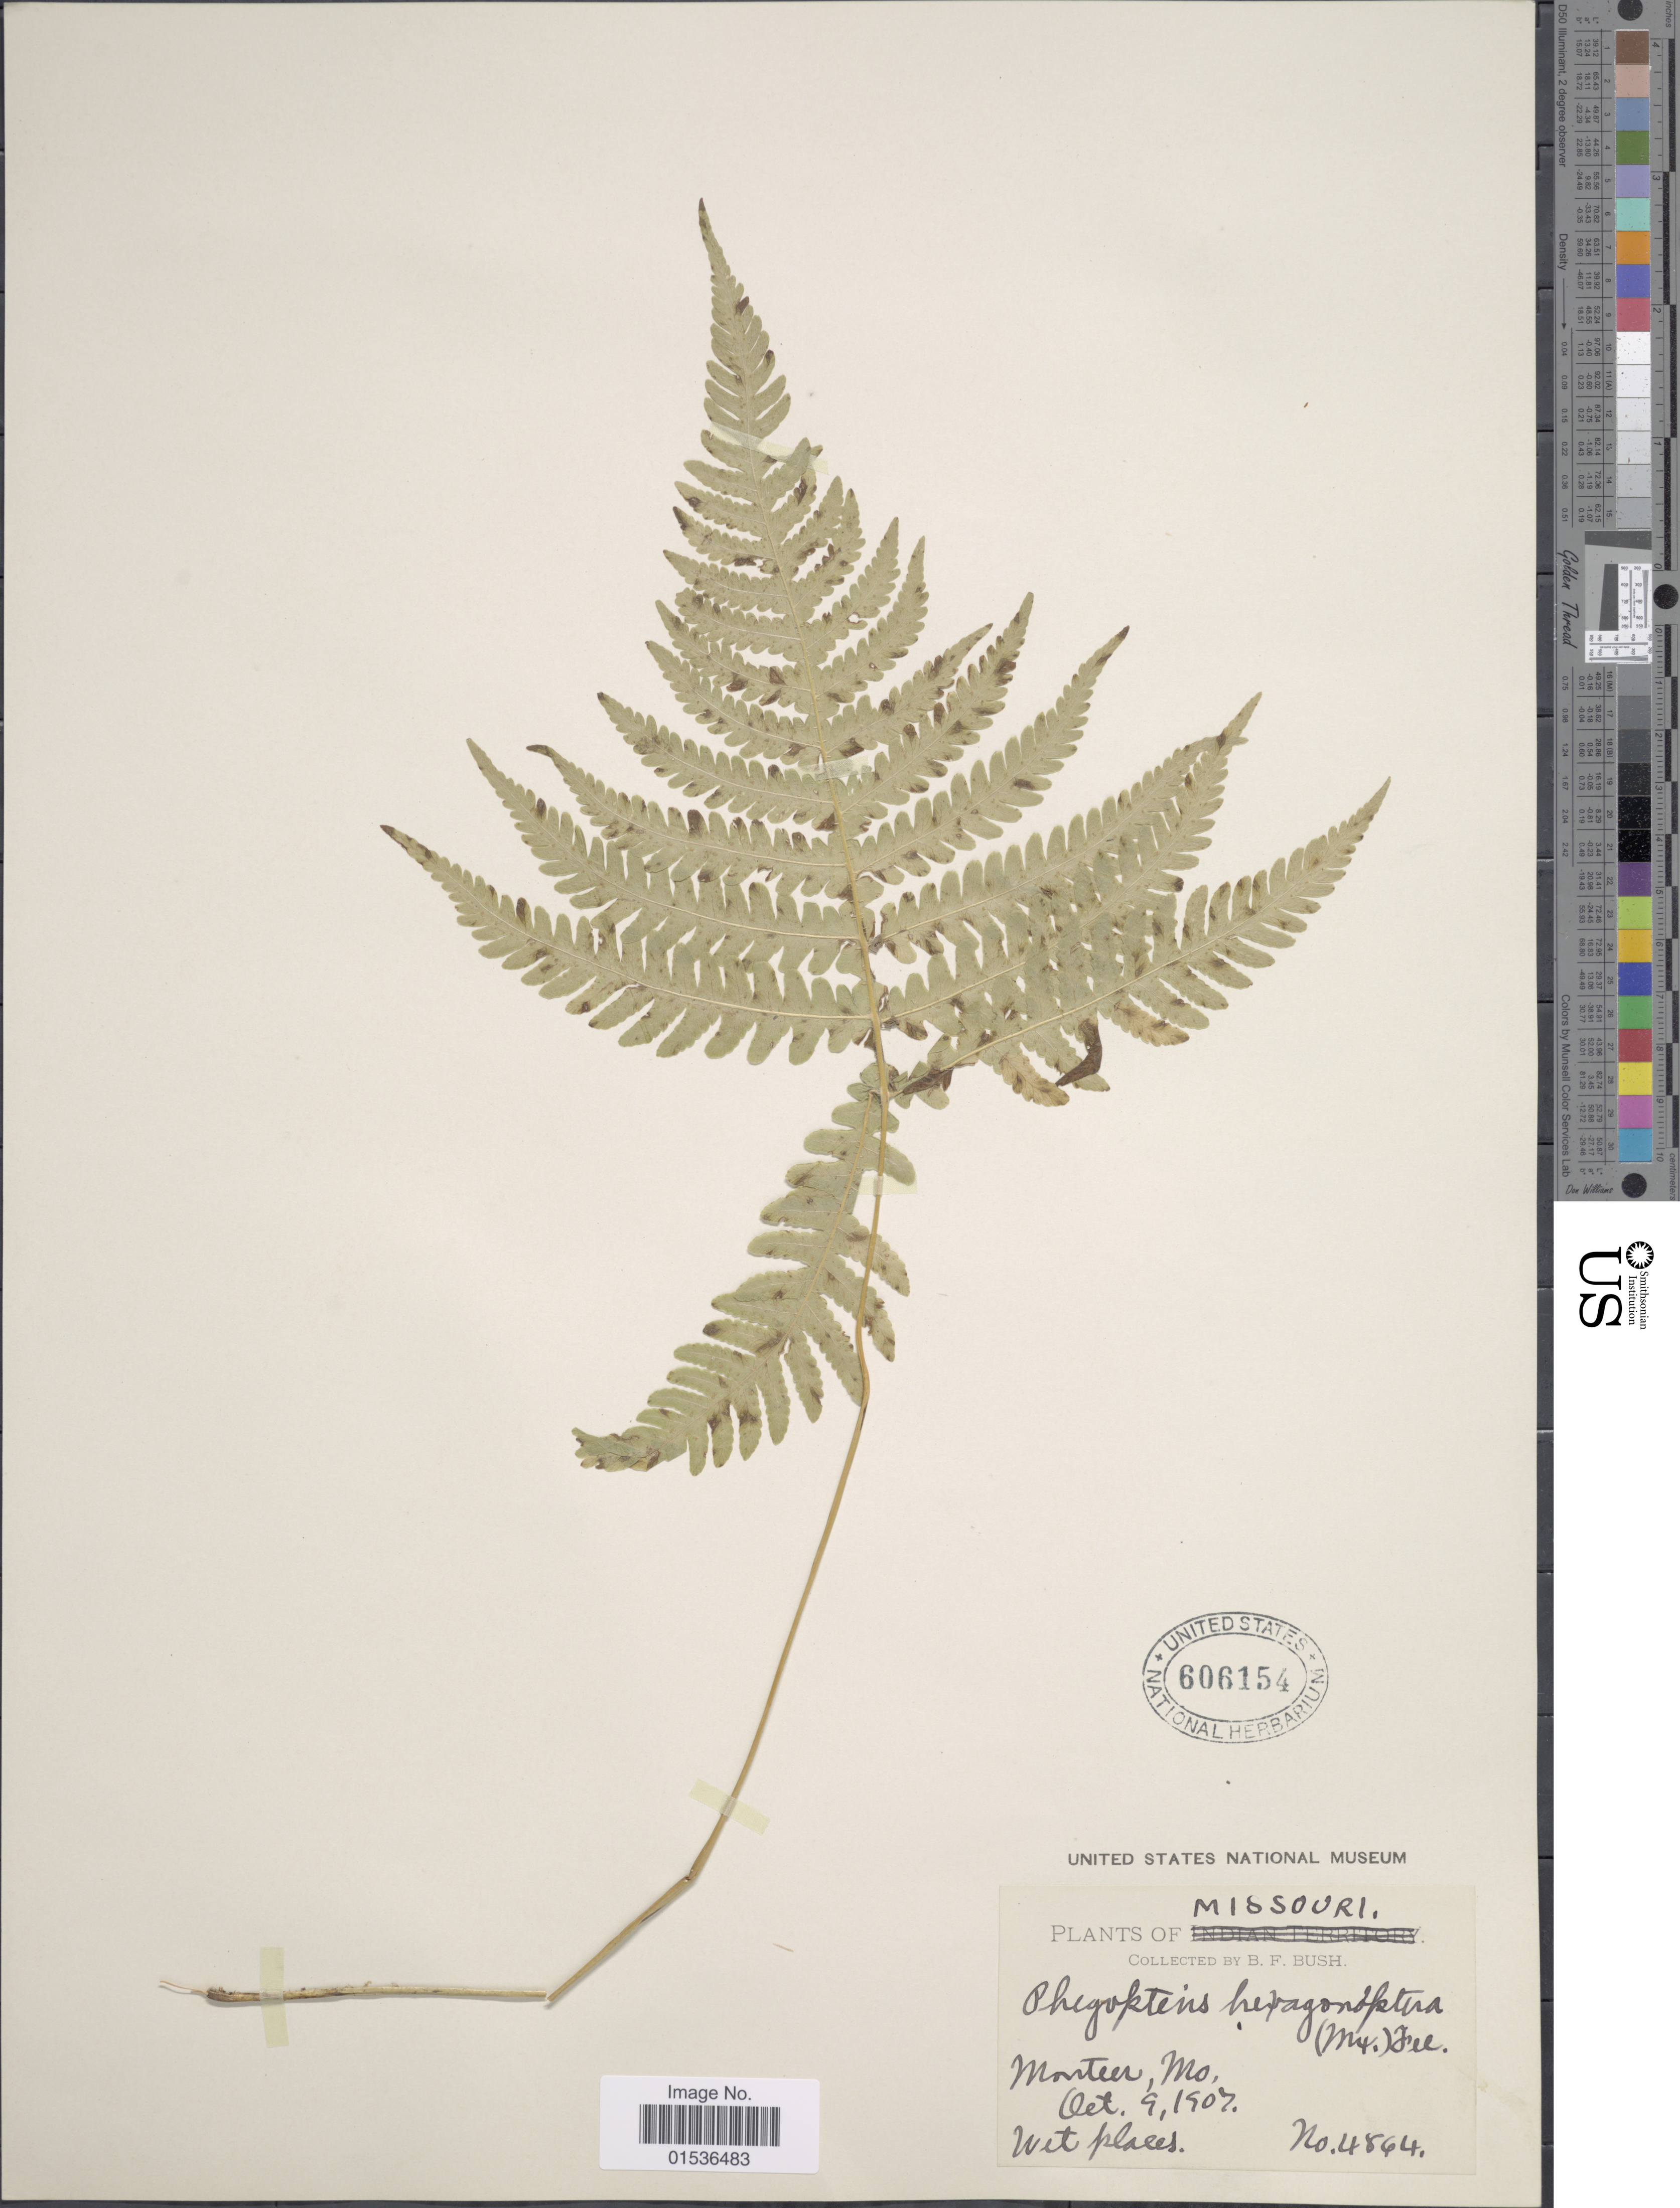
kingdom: Plantae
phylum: Tracheophyta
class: Polypodiopsida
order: Polypodiales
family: Thelypteridaceae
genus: Phegopteris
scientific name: Phegopteris hexagonoptera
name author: (Michx.) Fée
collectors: B. F. Bush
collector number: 4864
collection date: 1907-10-09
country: United States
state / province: Missouri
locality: Monteer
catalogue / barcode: US 606154